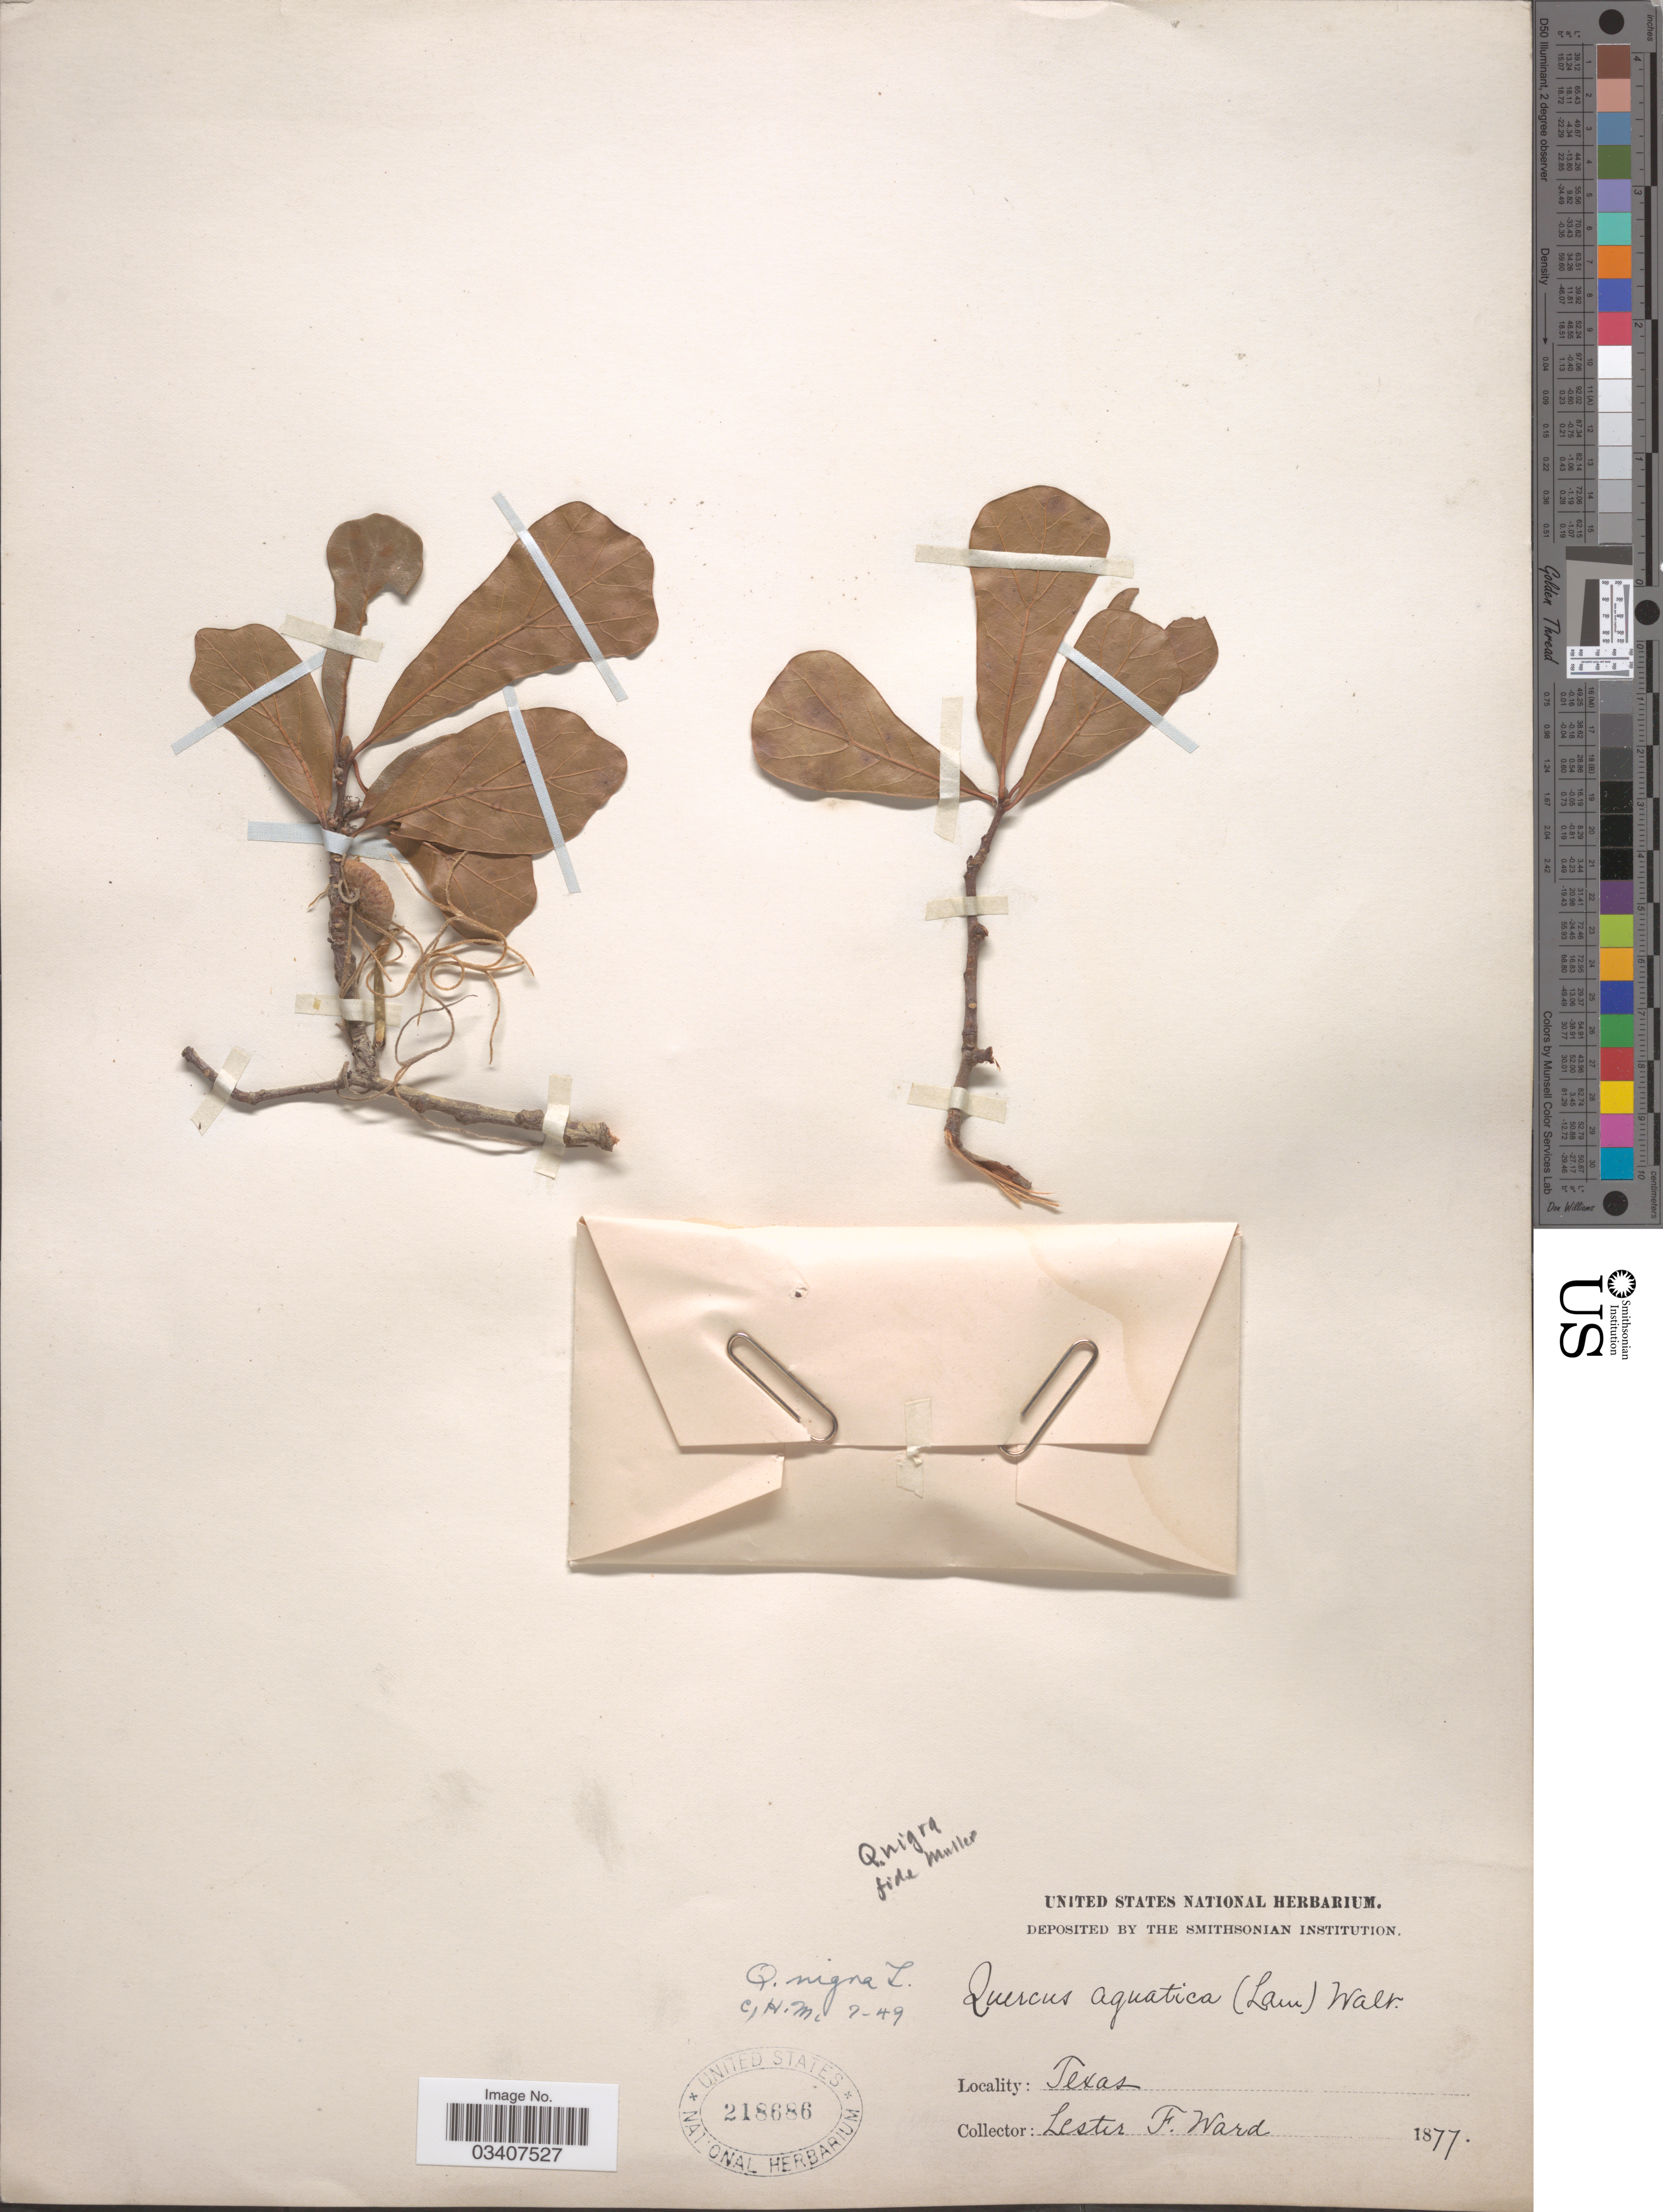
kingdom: Plantae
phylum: Tracheophyta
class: Magnoliopsida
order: Fagales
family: Fagaceae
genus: Quercus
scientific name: Quercus nigra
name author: L.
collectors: L. F. Ward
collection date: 1877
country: United States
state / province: Texas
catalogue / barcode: US 218686